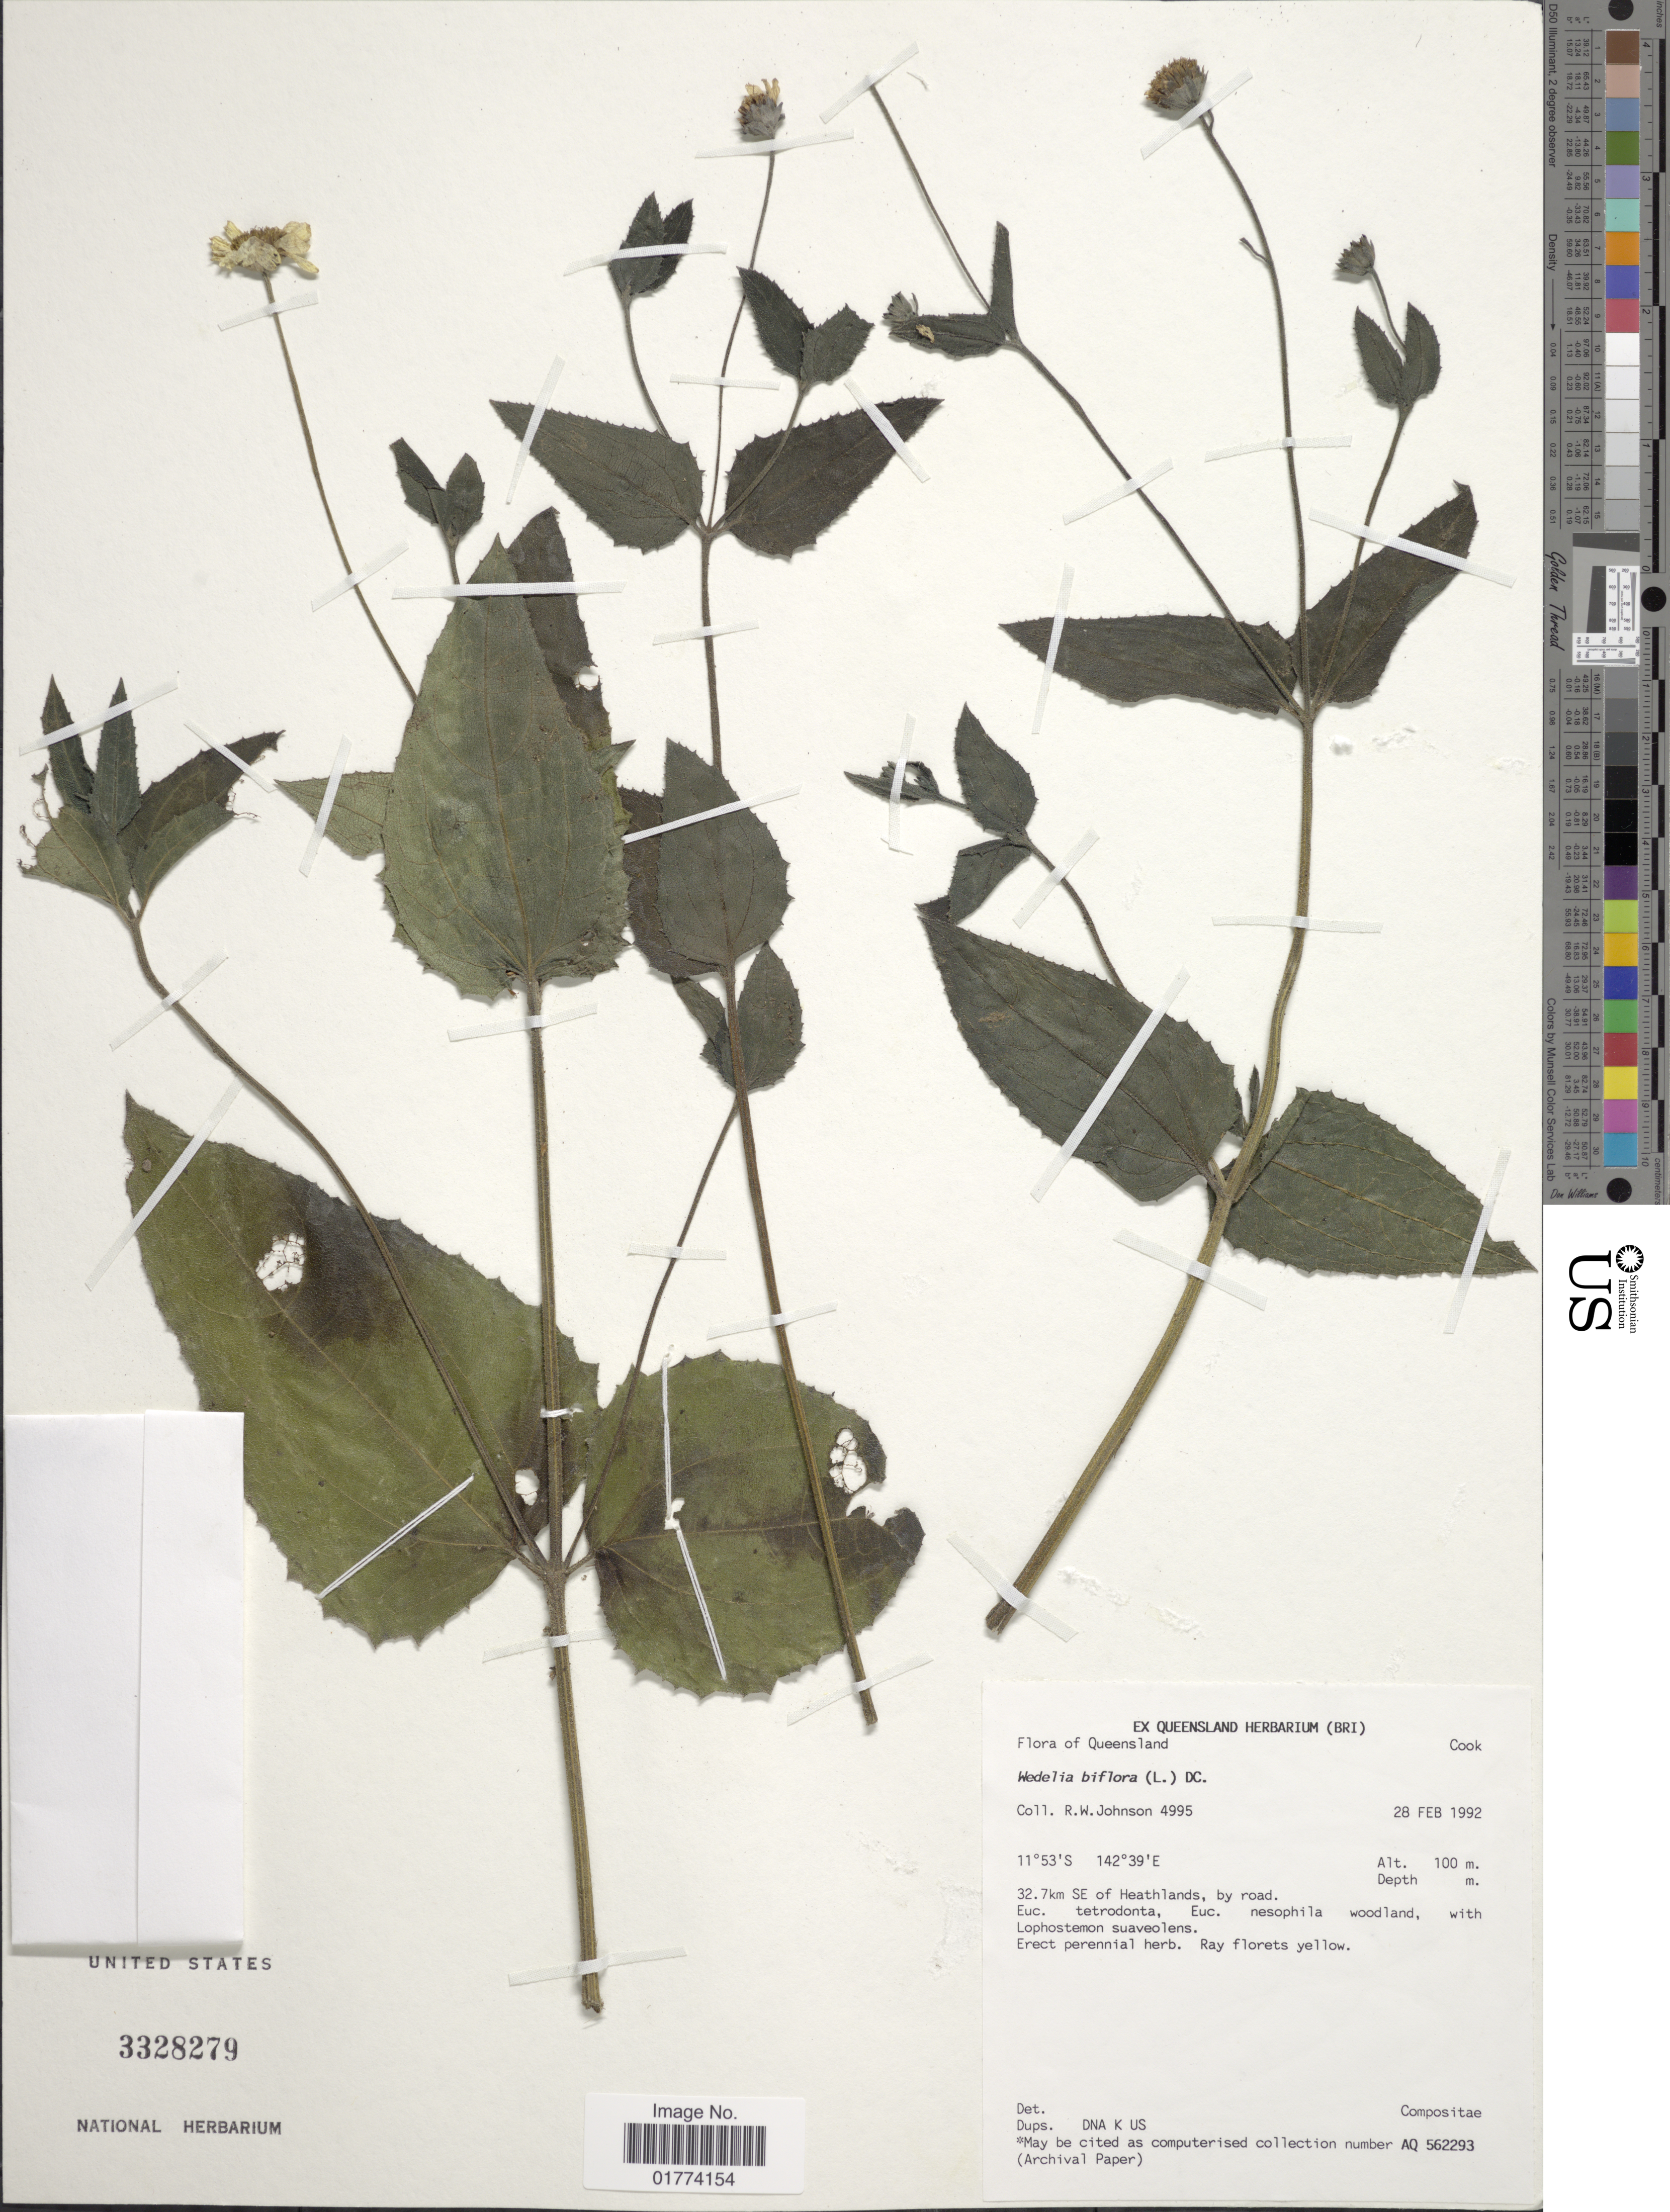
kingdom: Plantae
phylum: Tracheophyta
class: Magnoliopsida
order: Asterales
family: Asteraceae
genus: Wollastonia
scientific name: Wollastonia biflora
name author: (L.) DC.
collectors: R. W. Johnson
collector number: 4995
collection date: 1992-02-28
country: Australia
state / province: Queensland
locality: Cook, 32.7 km SE of Heathlands, by road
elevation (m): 100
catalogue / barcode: US 3328279